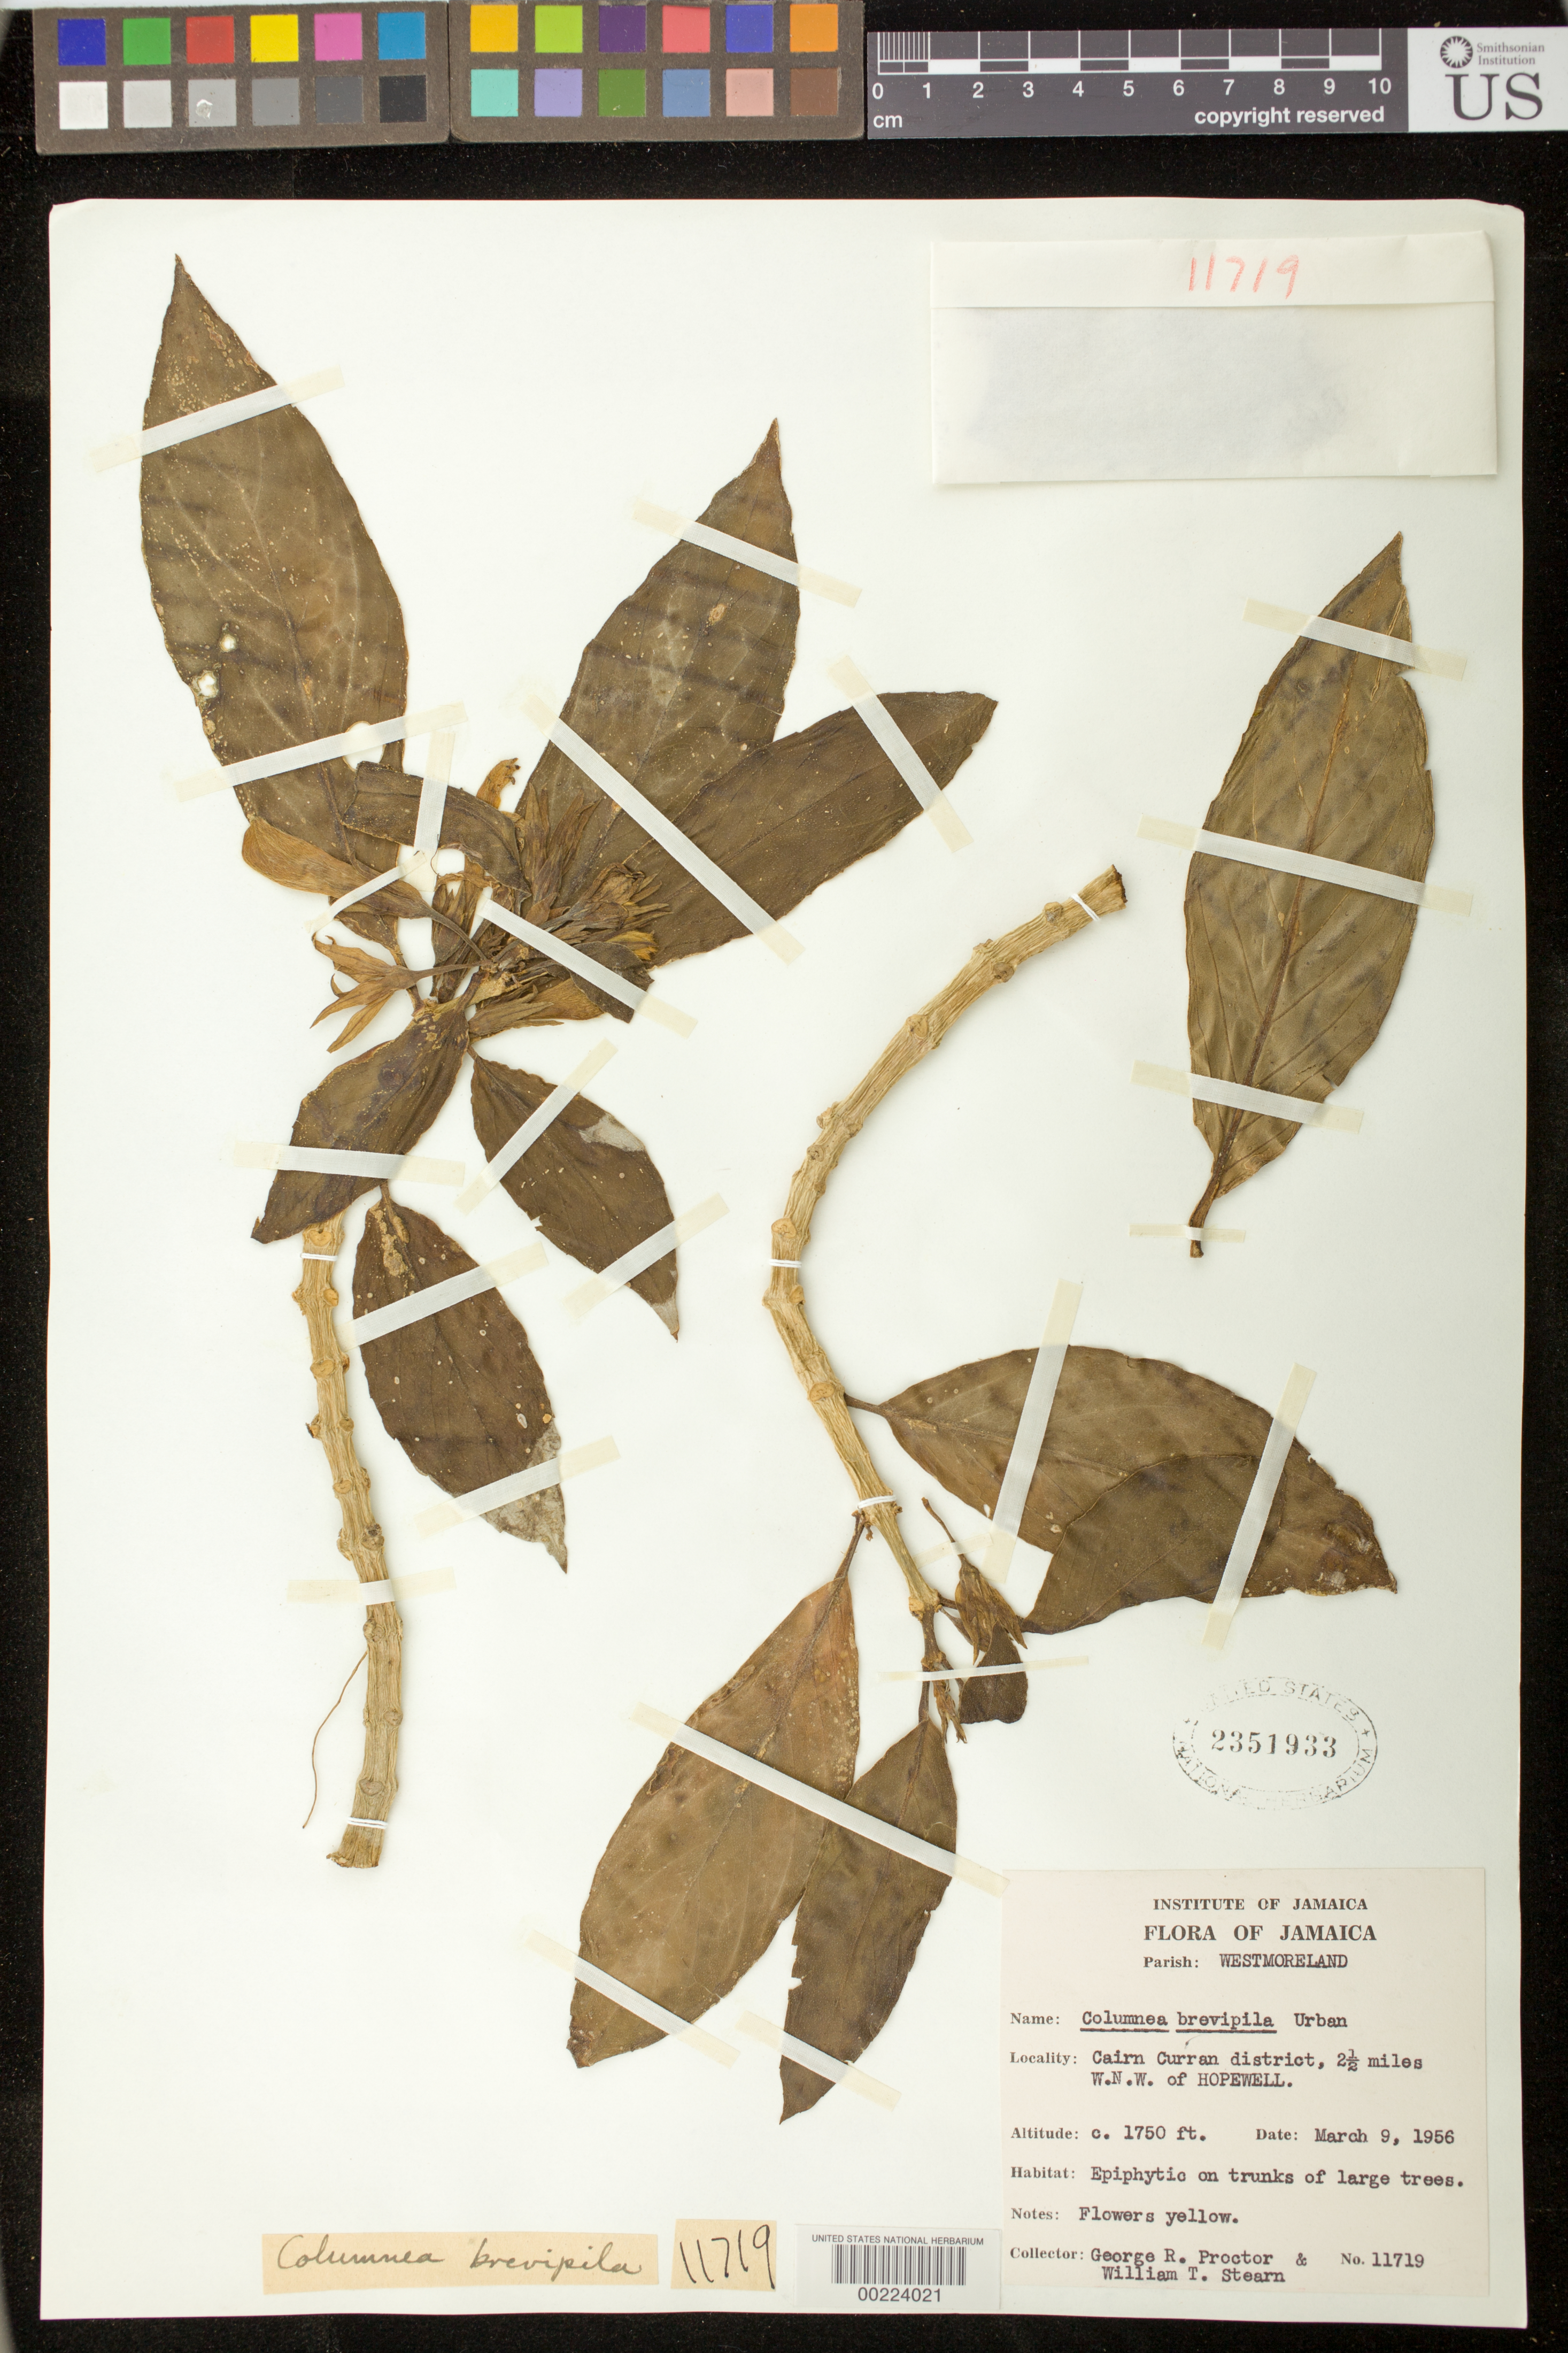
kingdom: Plantae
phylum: Tracheophyta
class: Magnoliopsida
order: Lamiales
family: Gesneriaceae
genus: Columnea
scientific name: Columnea brevipila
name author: Urb.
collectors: G. R. Proctor & W. T. Stearn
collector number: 11719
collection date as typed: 09 Mar 1956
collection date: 1956-03-09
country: Jamaica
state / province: Westmoreland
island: Jamaica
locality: Cairn Curran District, 2 1/2 mi WNW of Hopewell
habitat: Epiphytic on trunks of large trees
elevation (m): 533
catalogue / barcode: US 2351933